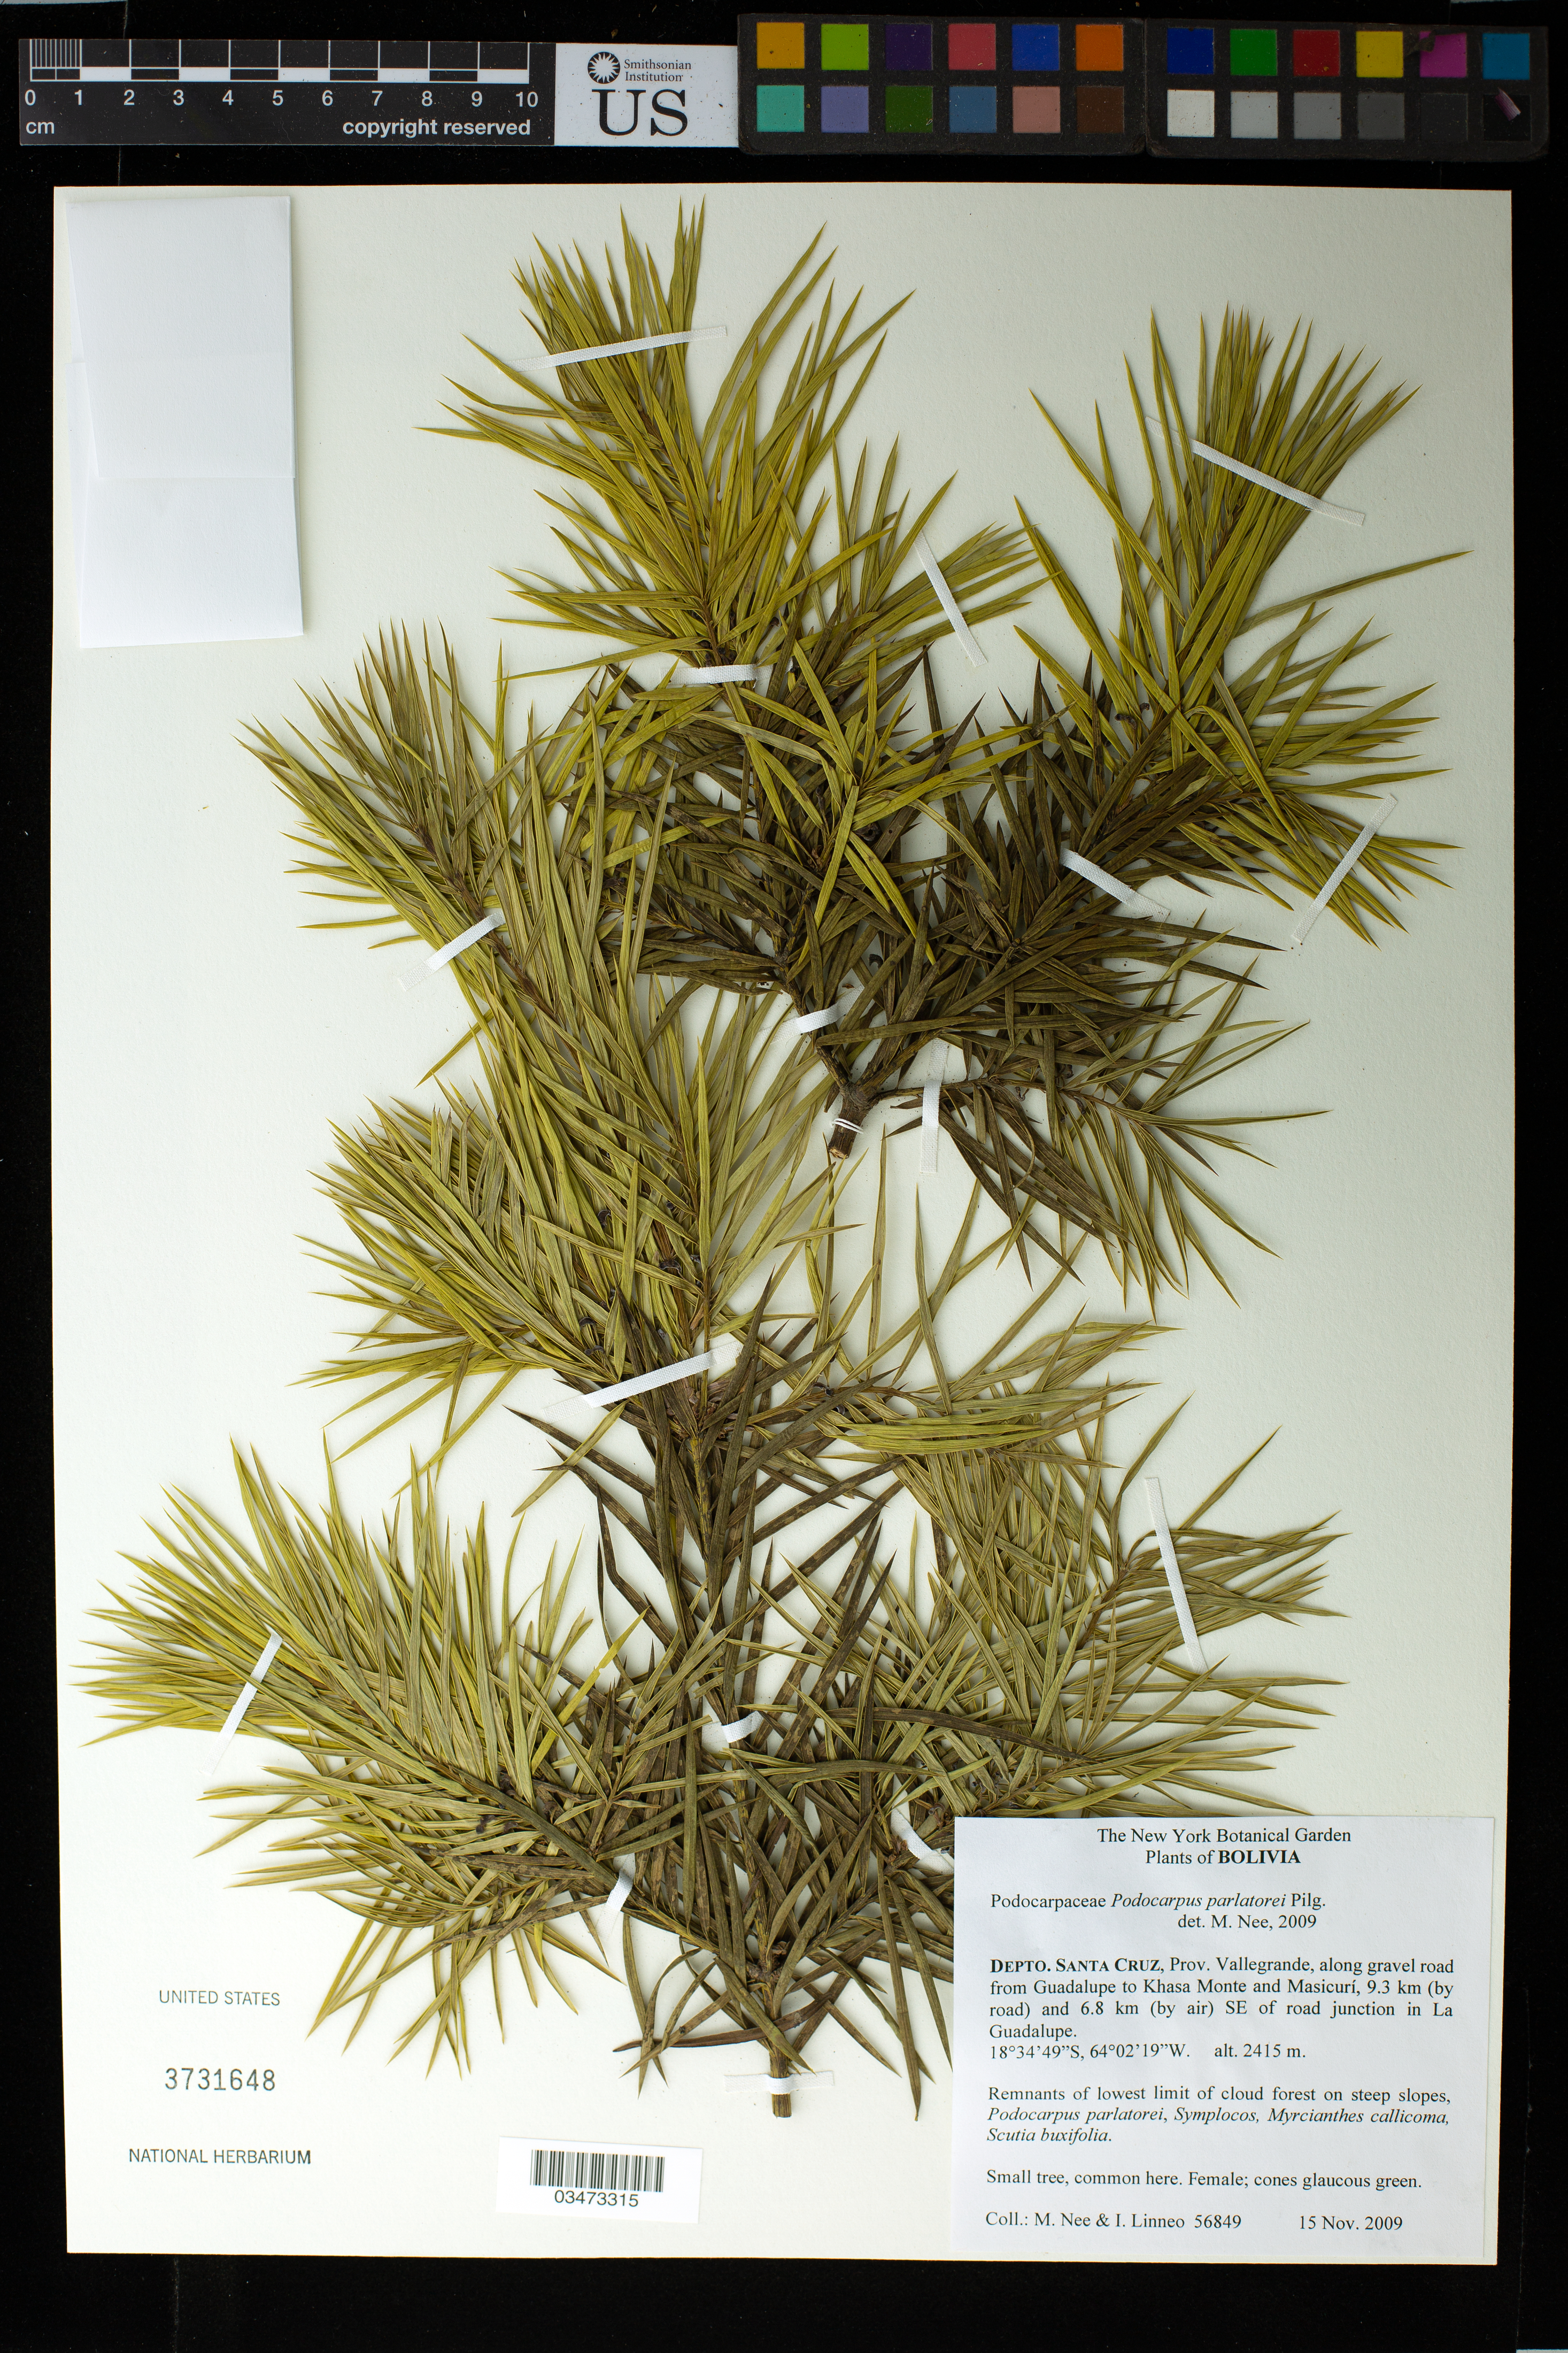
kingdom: Plantae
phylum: Tracheophyta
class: Pinopsida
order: Pinales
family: Podocarpaceae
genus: Podocarpus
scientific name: Podocarpus parlatorei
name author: Pilg.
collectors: M. Nee & I. Linneo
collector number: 56849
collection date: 2009-11-15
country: Bolivia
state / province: Santa Cruz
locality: Depto. Santa Cruz, Prov. Vallegrande, along gravel road from Guadalupe to Khasa Monte and Masicuri, 9.3 km (by road) and 6.8 km (by air) SE of road junction in La Guadalupe.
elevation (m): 2415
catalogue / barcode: US 3731648